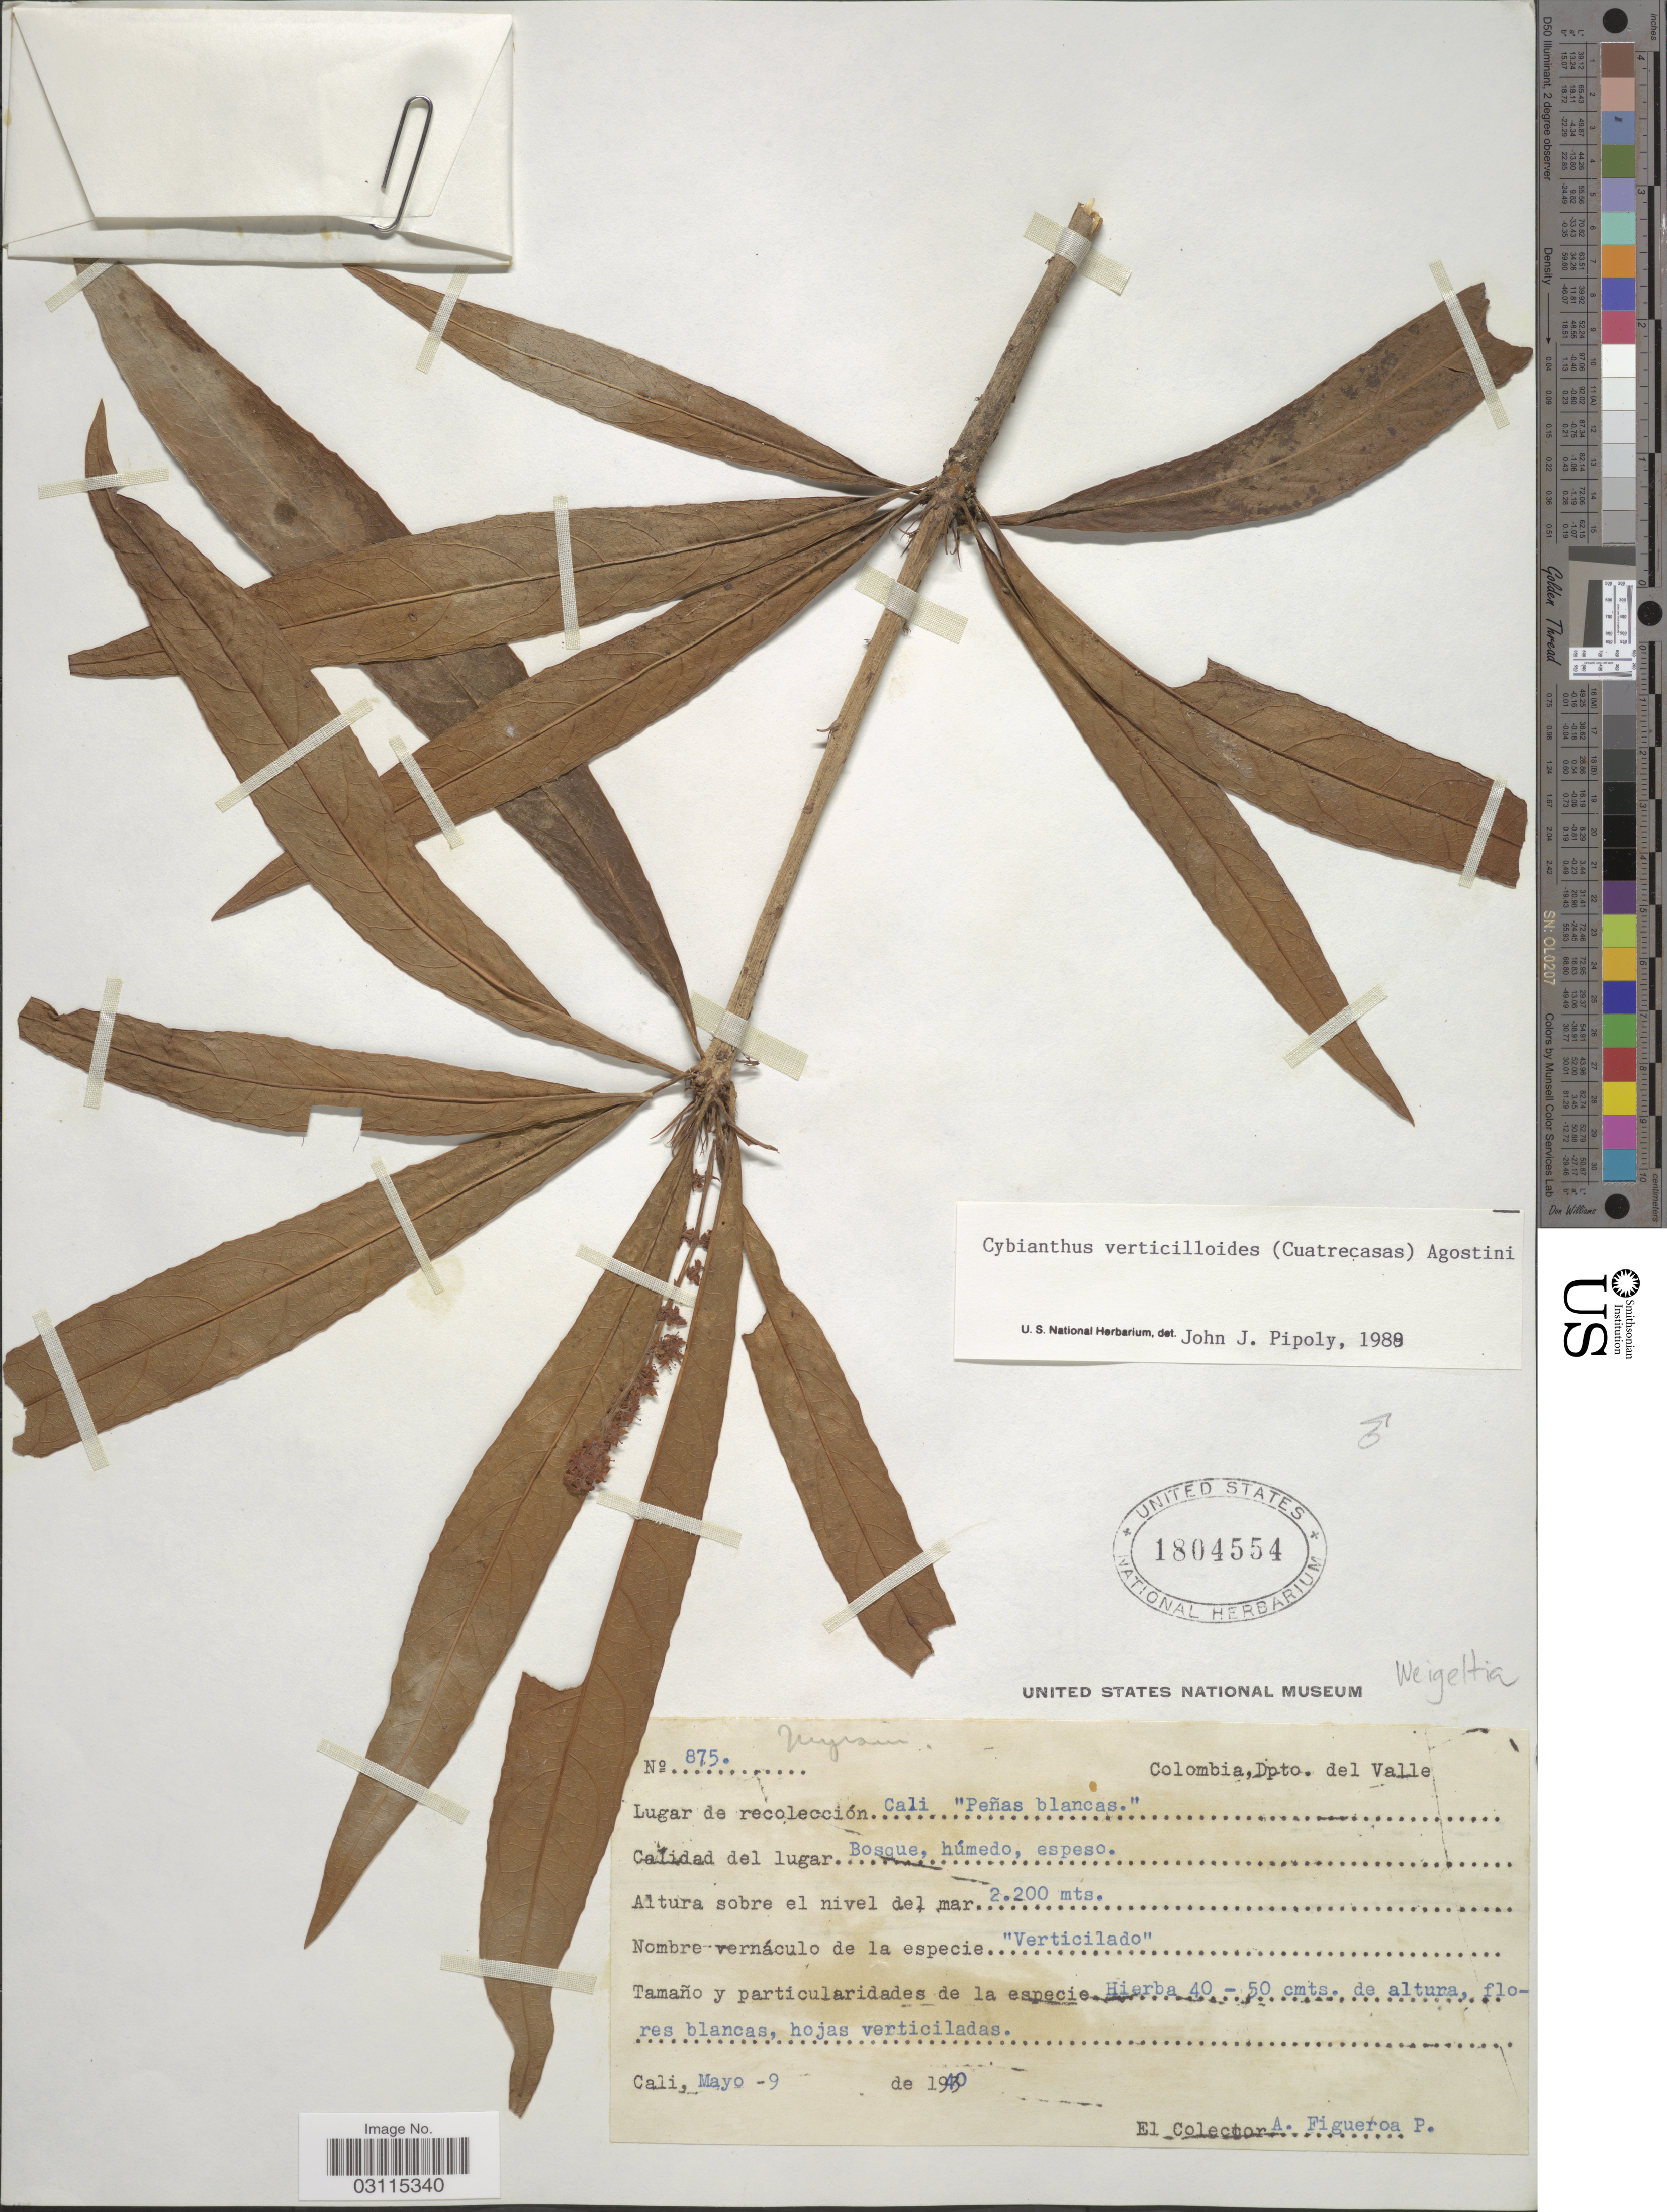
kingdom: Plantae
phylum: Tracheophyta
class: Magnoliopsida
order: Ericales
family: Primulaceae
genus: Cybianthus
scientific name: Cybianthus verticilloides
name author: (Cuatrec.) G. Agostini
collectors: A. Figueroa-Potes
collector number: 875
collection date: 1940-05-09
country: Colombia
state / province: Valle del Cauca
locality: Dpto. del Valle.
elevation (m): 2200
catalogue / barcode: US 1804554